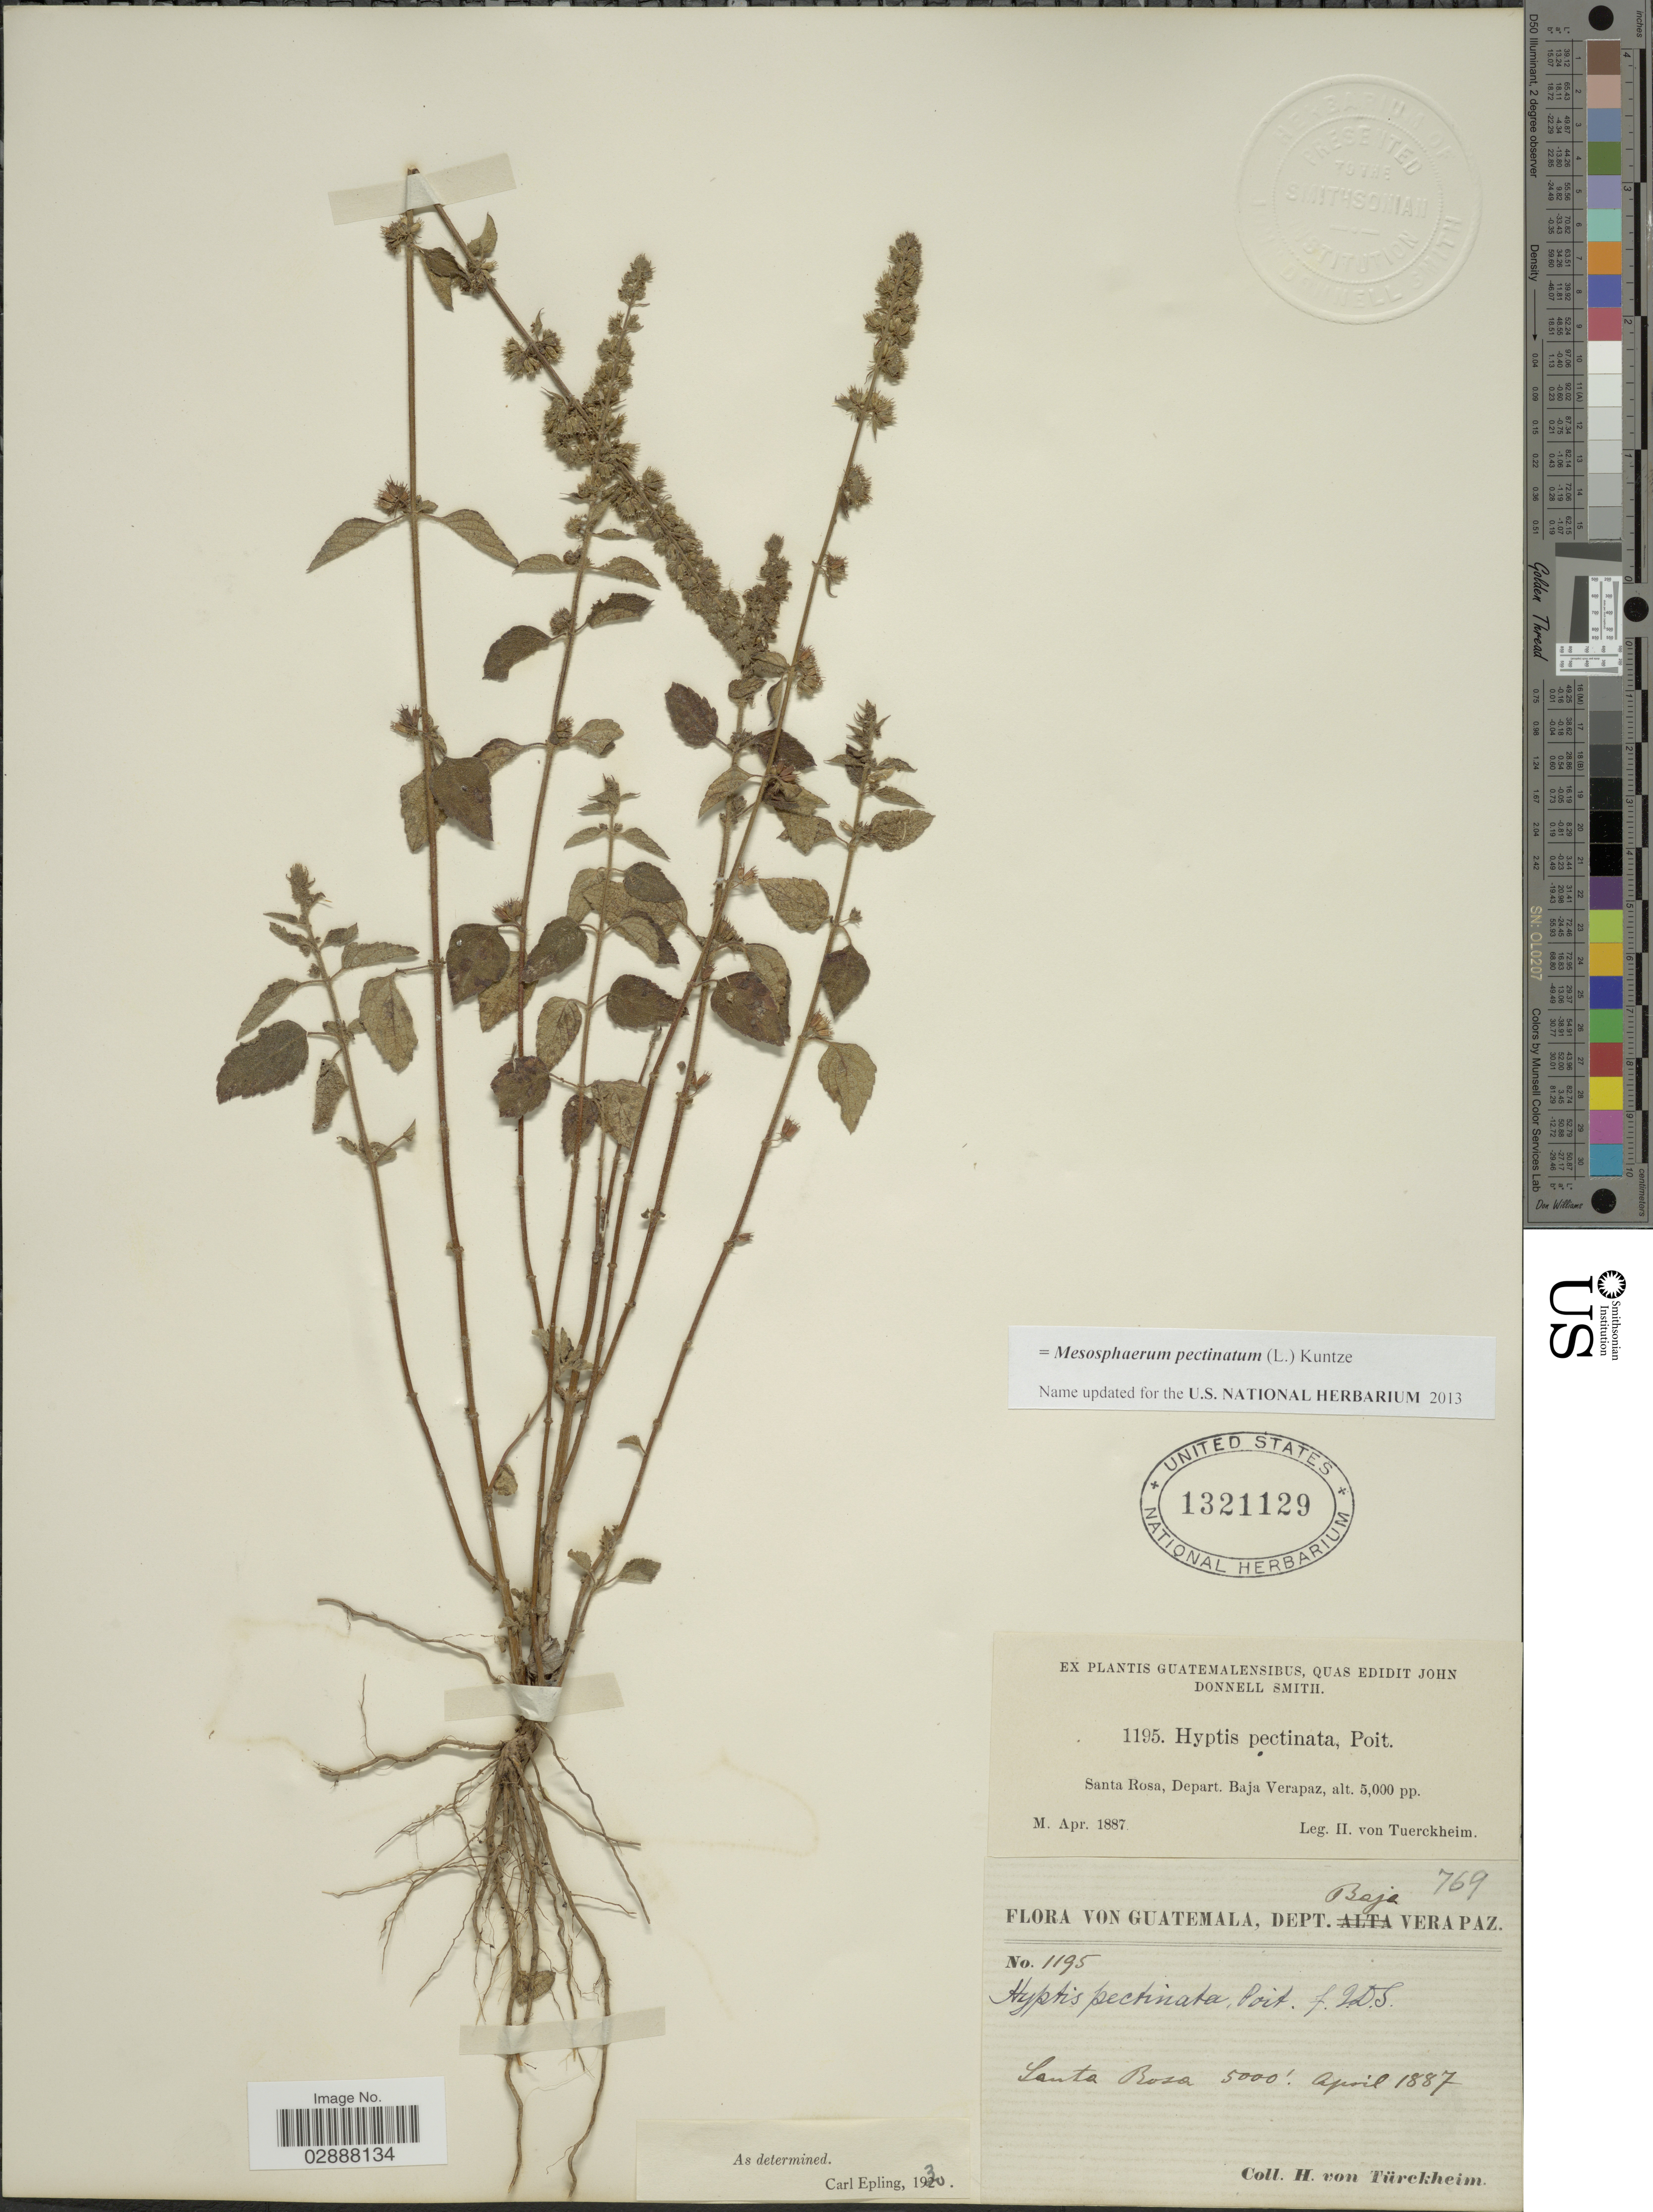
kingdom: Plantae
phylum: Tracheophyta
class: Magnoliopsida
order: Lamiales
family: Lamiaceae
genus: Mesosphaerum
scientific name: Mesosphaerum pectinatum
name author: (L.) Kuntze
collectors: H. von Türckheim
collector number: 1195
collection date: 1887-04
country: Guatemala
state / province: Baja Verapaz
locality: Santa Rosa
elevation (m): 1524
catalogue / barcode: US 1321129